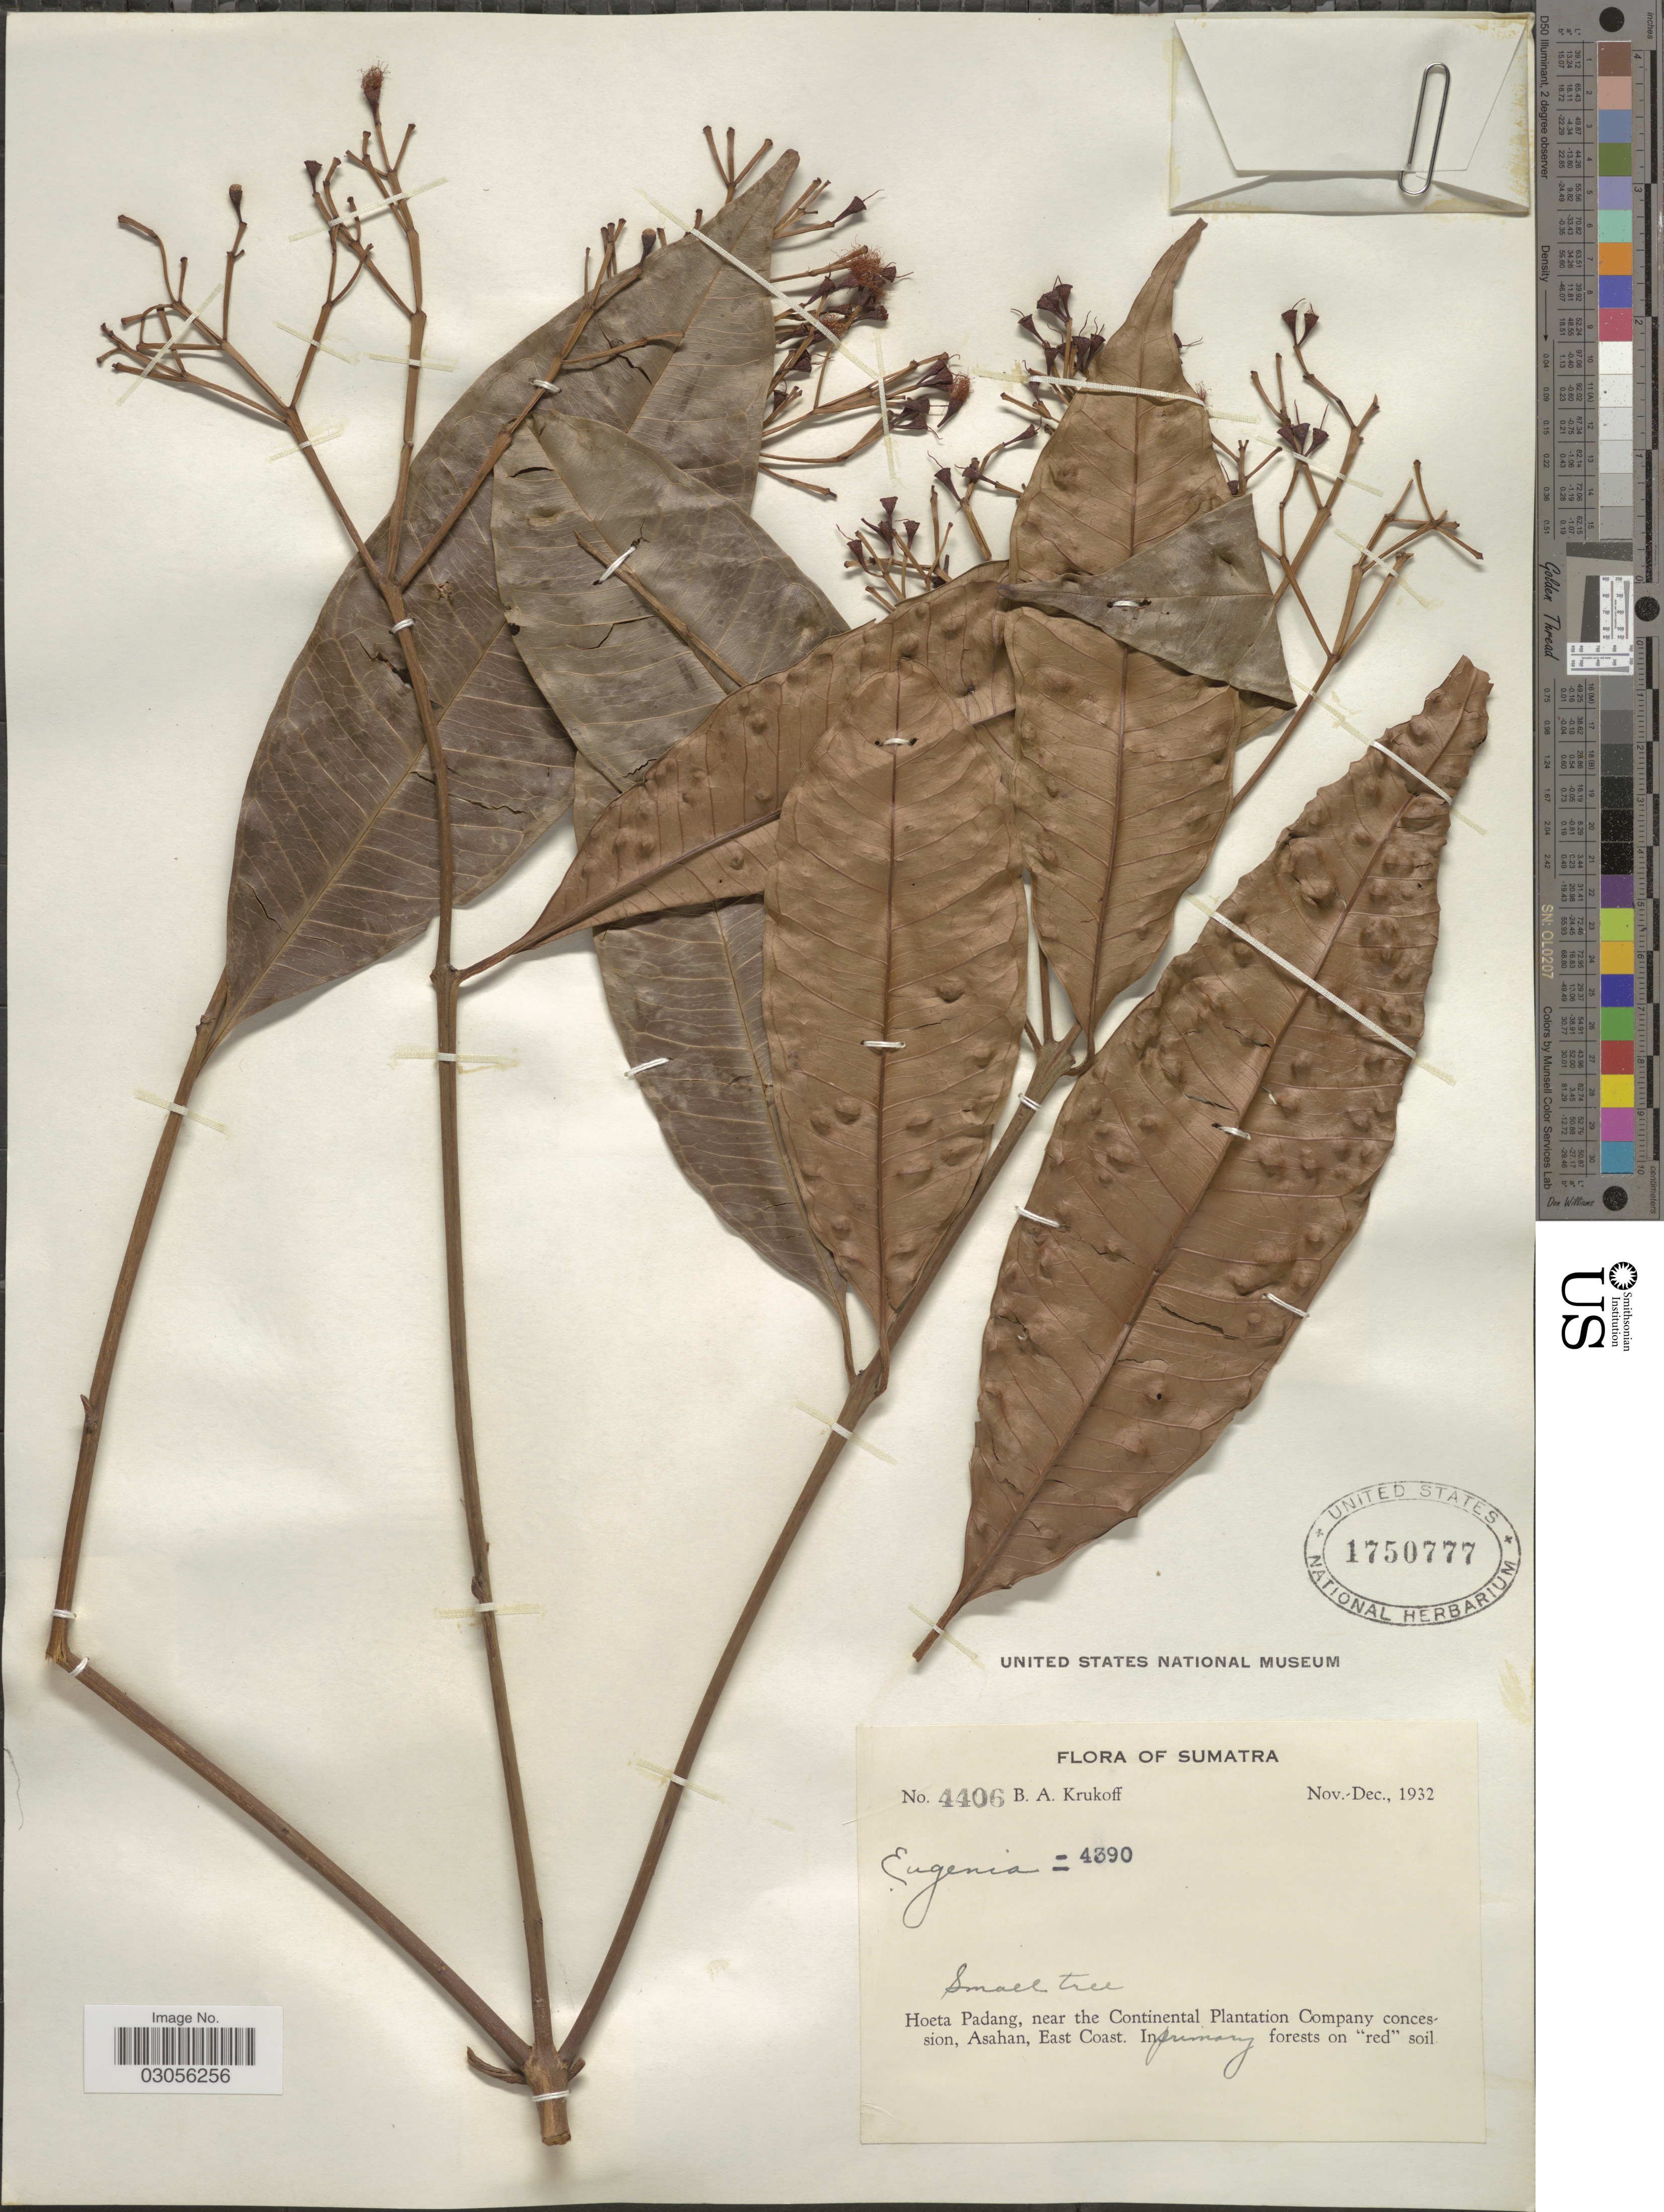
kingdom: Plantae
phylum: Tracheophyta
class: Magnoliopsida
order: Myrtales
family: Myrtaceae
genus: Syzygium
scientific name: Syzygium sp.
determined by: Strong, M. T., (US), Smithsonian Institution - National Museum of Natural History (UNITED STATES)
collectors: B. A. Krukoff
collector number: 4406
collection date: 1932-11/1932-12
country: Indonesia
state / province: Sumatra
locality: Hoeta Padang, near the Continental Plantation Company concession, Asahan, East Coast.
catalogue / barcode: US 1750777